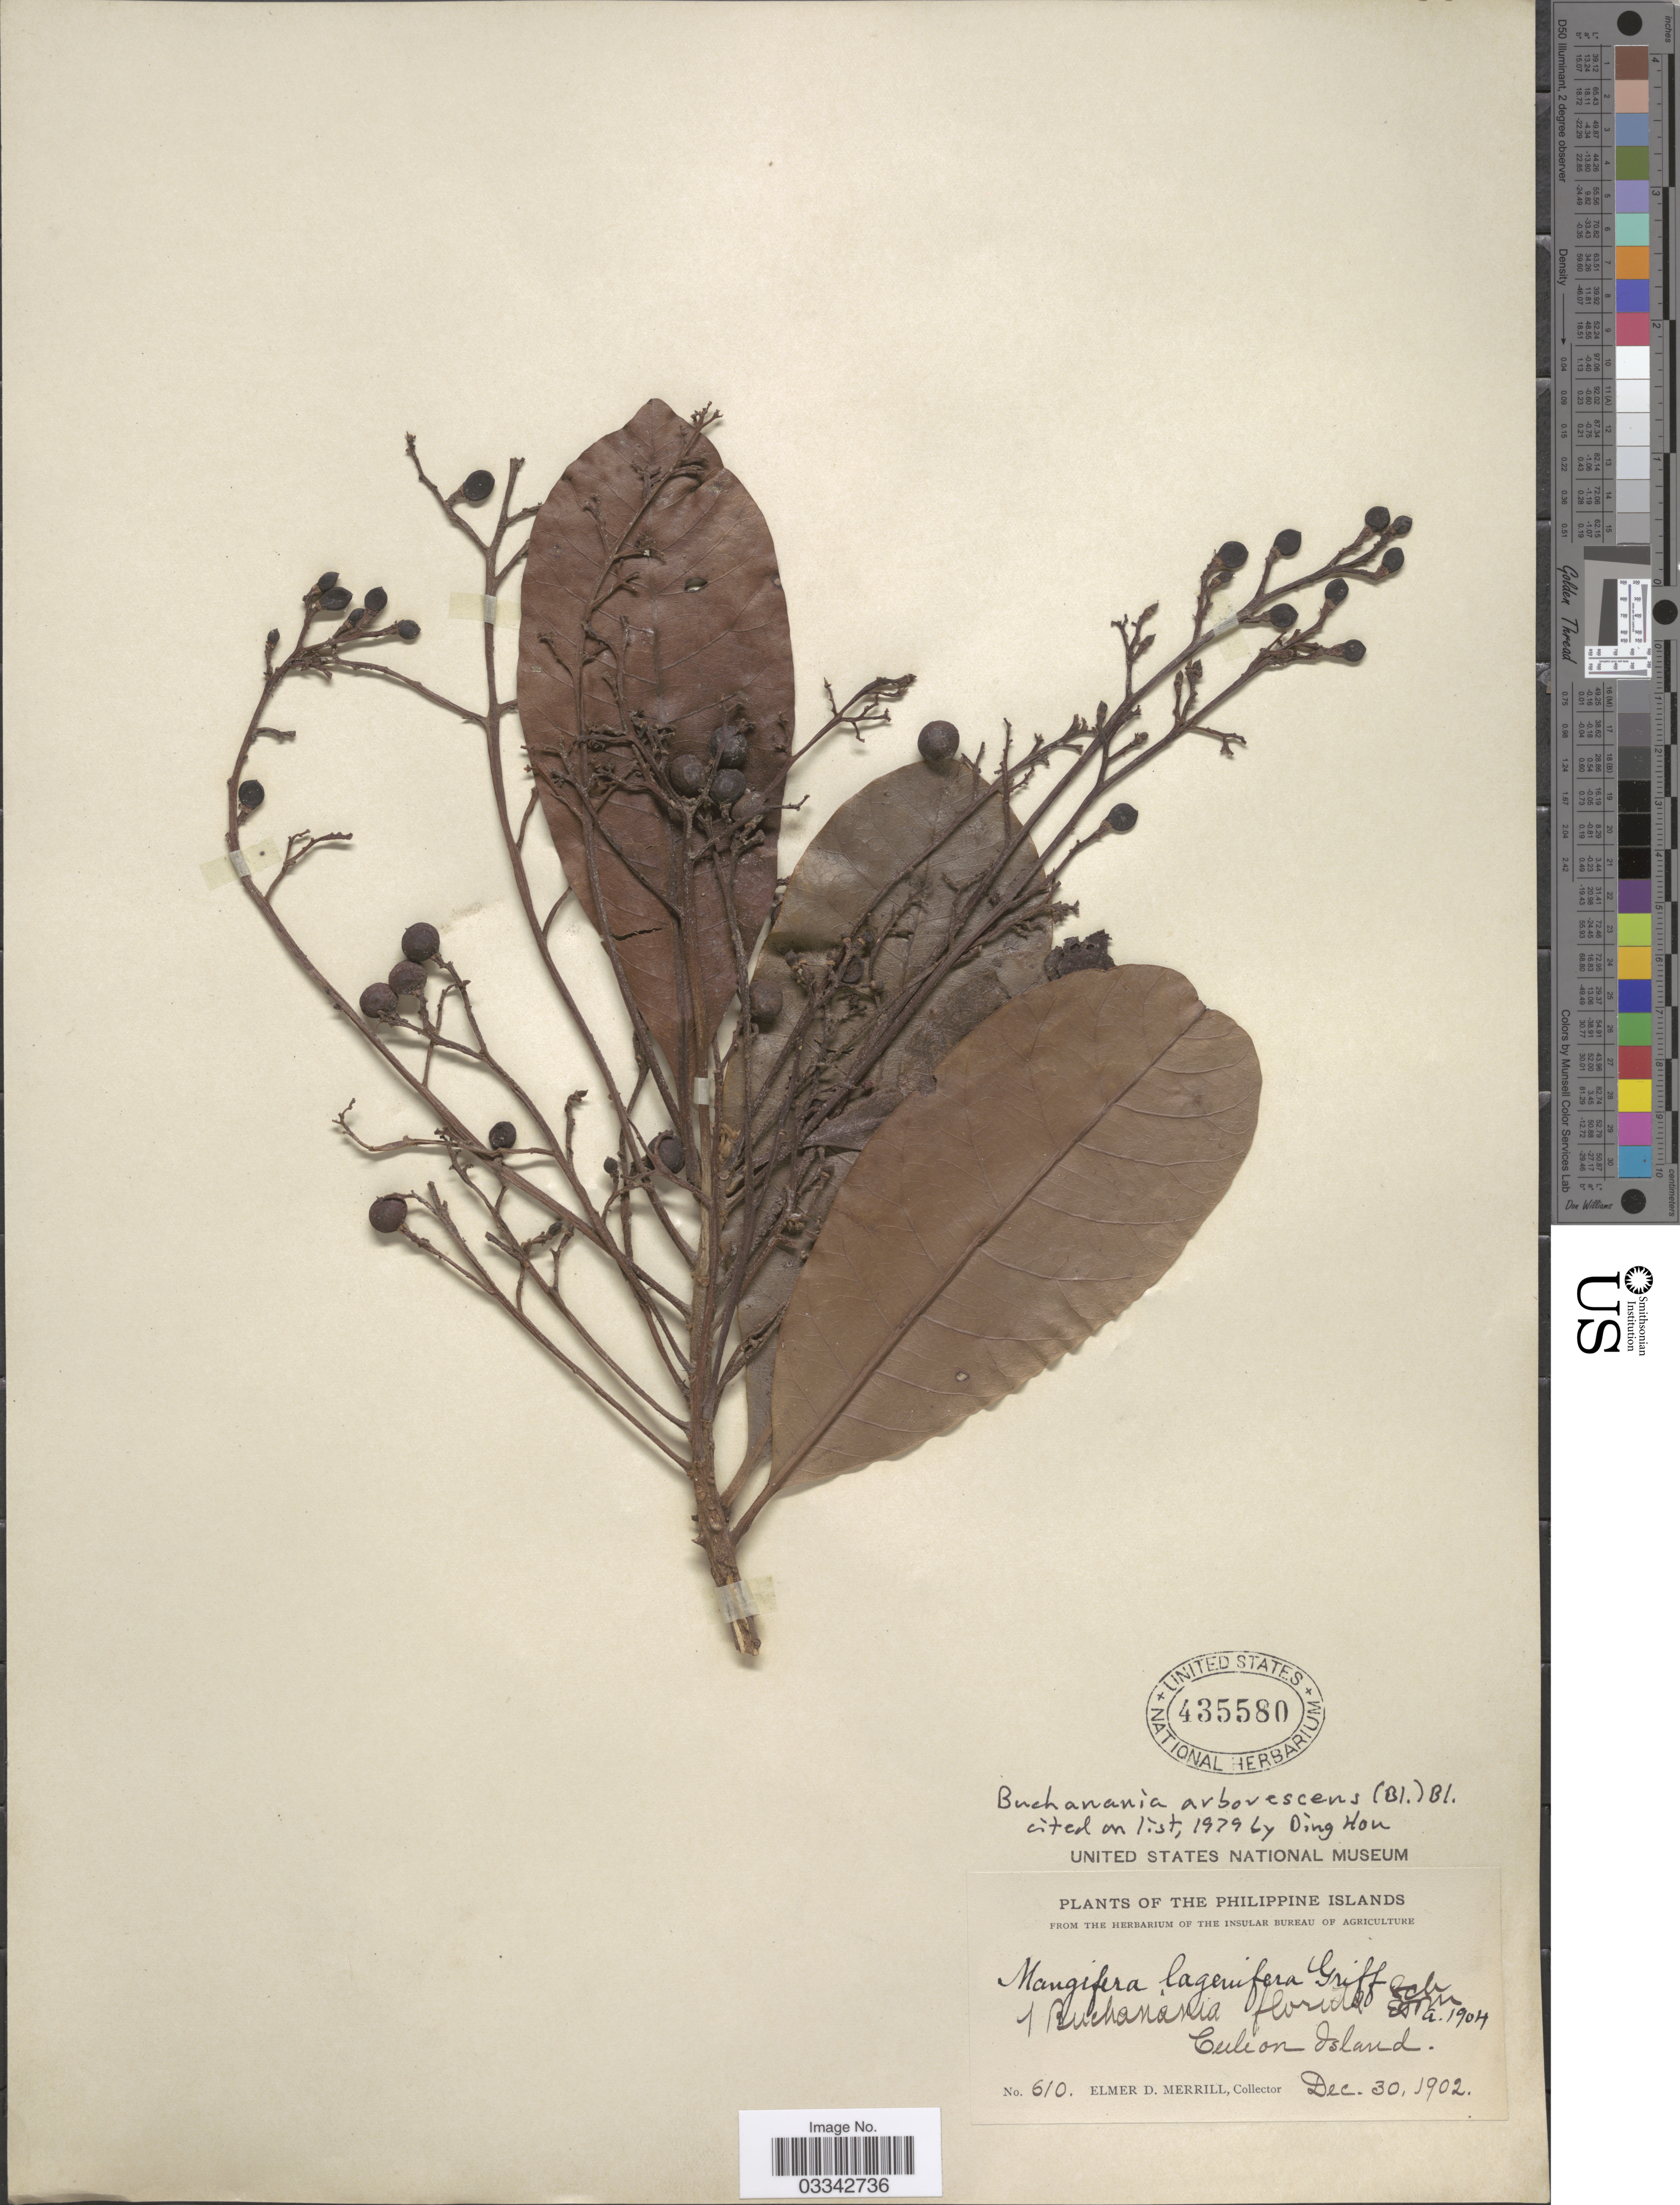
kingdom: Plantae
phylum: Tracheophyta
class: Magnoliopsida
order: Sapindales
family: Anacardiaceae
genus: Buchanania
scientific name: Buchanania arborescens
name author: (Blume) Blume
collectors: E. D. Merrill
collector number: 610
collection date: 1902-12-30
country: Philippines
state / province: Mimaropa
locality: The Philippine Islands. Culion Island.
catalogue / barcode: US 435580